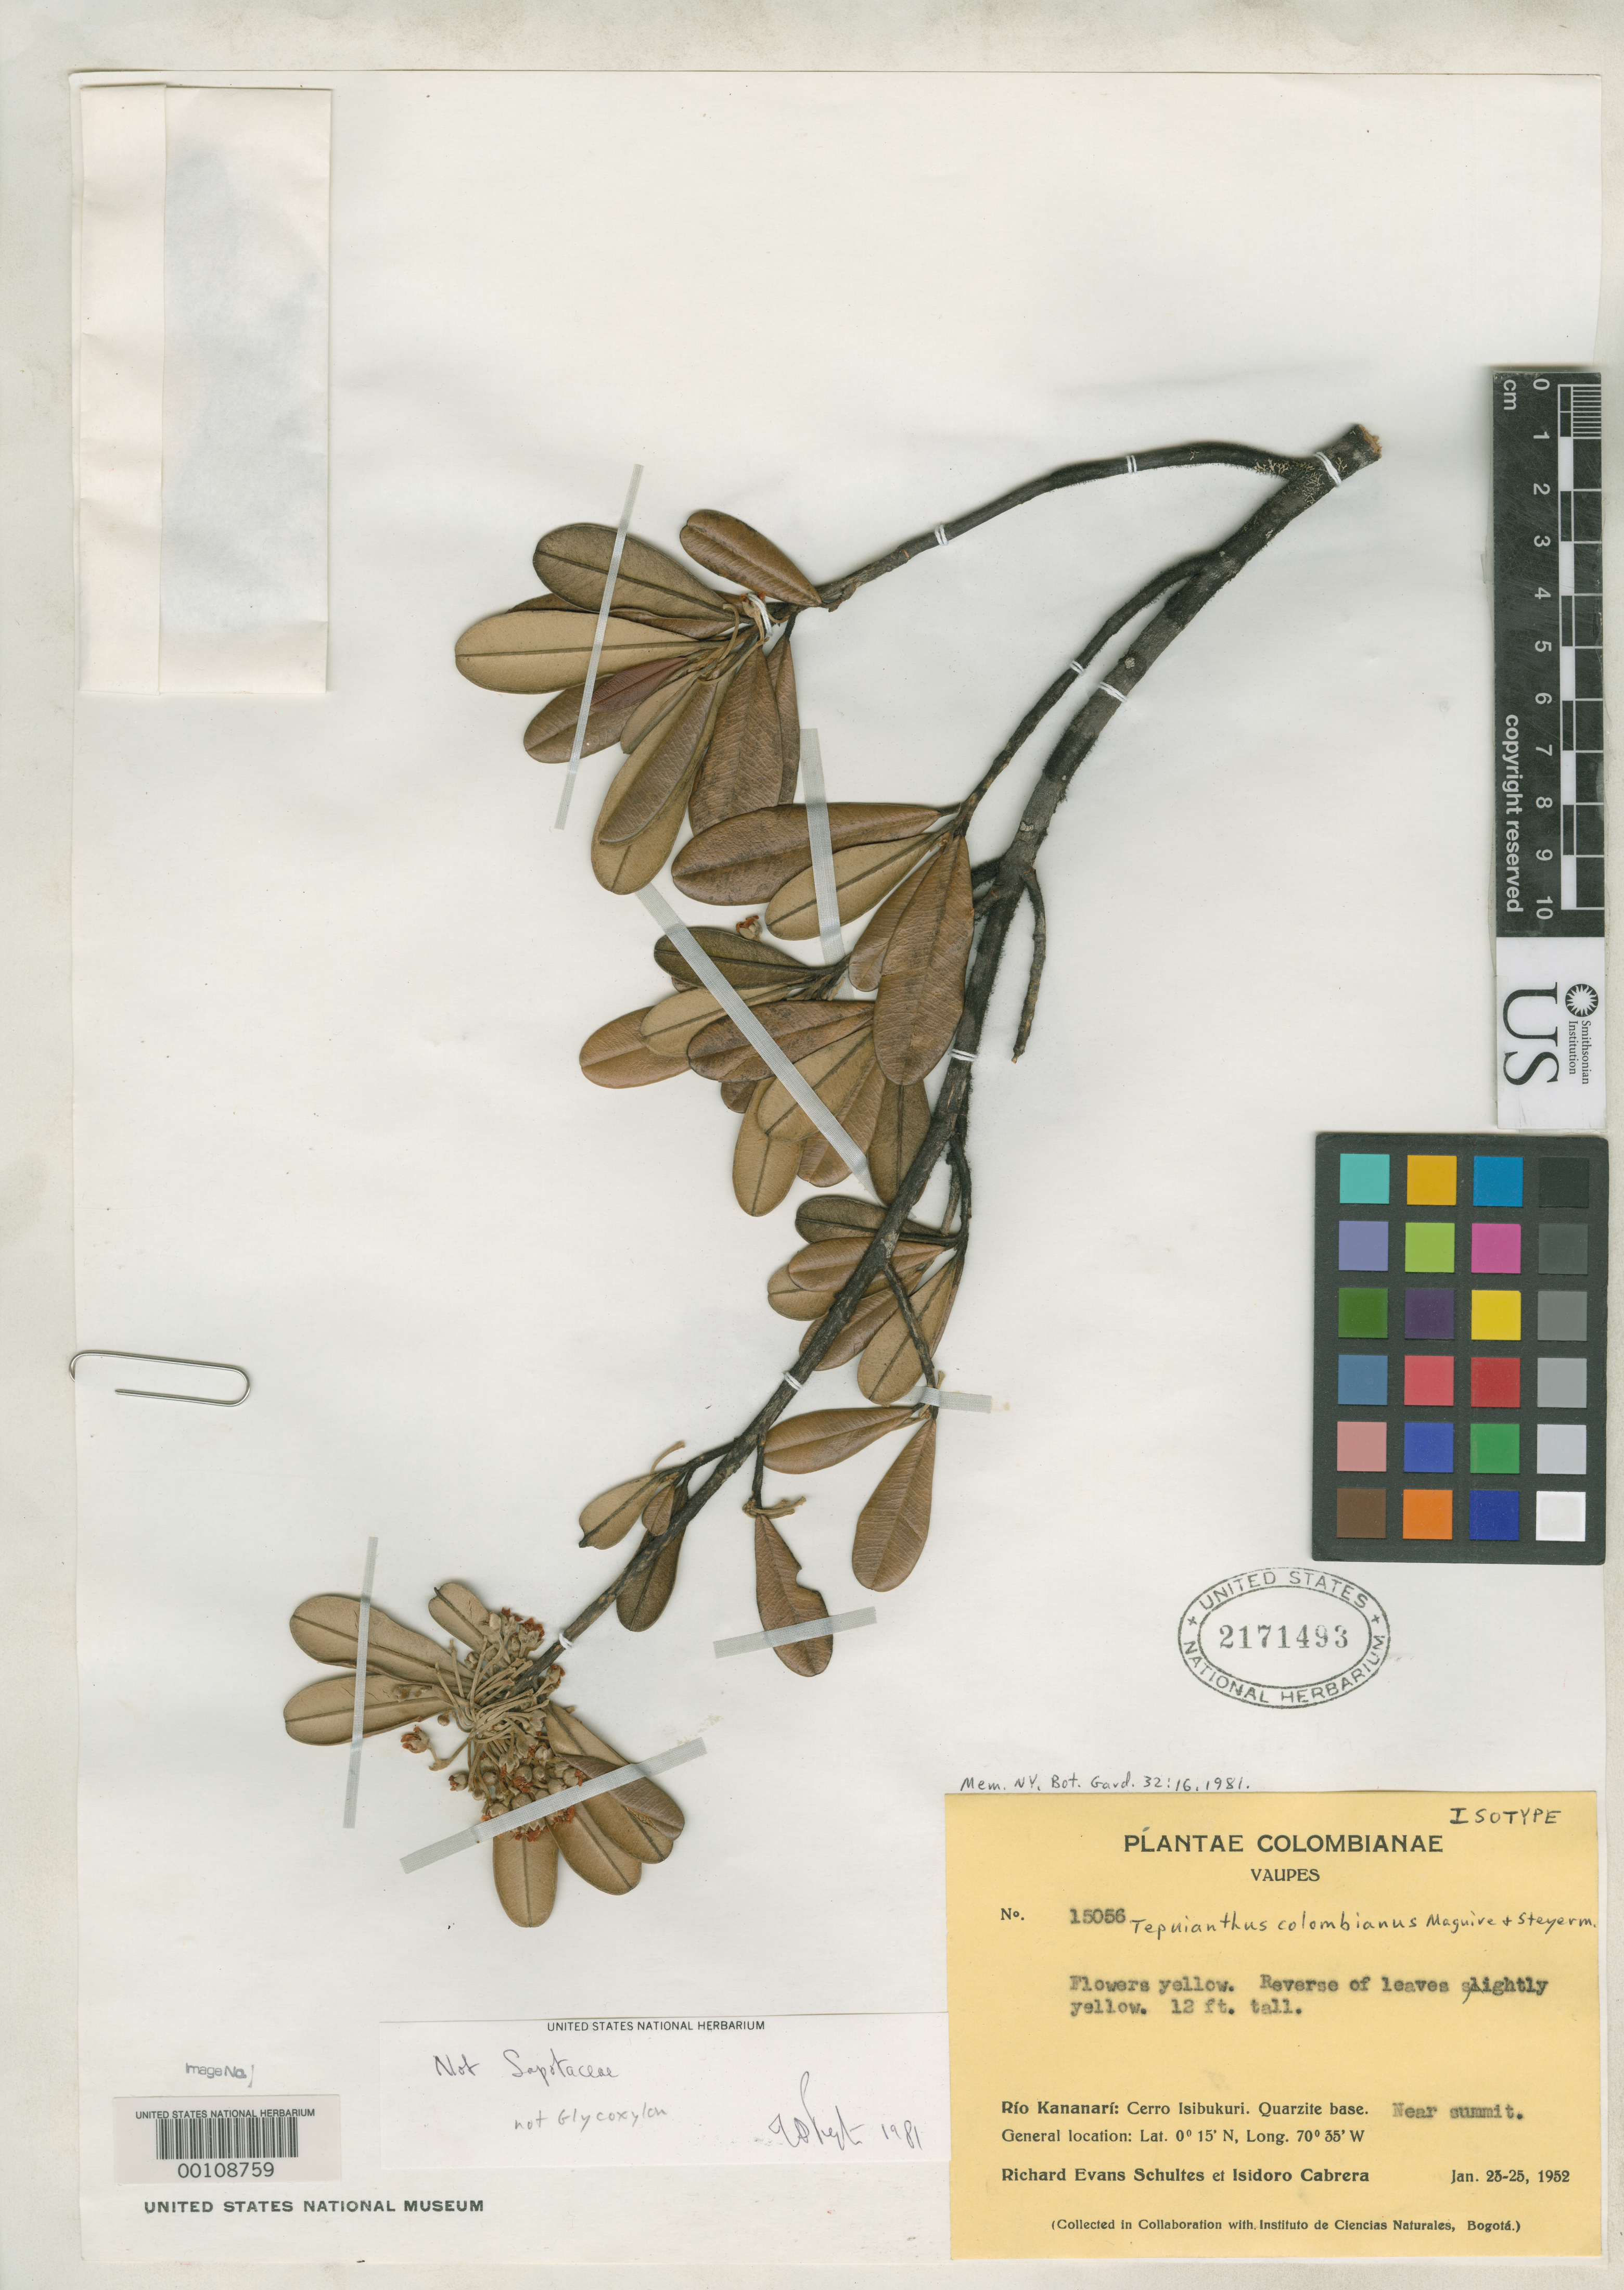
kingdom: Plantae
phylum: Tracheophyta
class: Magnoliopsida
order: Malvales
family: Thymelaeaceae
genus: Tepuianthus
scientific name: Tepuianthus colombianus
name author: Maguire & Steyerm.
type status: Isotype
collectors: R. E. Schultes & I. Cabrera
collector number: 15056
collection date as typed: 23 Jan 1952 to 25 Jan 1952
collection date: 1952-01-23/1952-01-25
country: Colombia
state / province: Vaupés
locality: Rio Kananari, Cerro Isibukuri.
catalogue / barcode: US 2171493